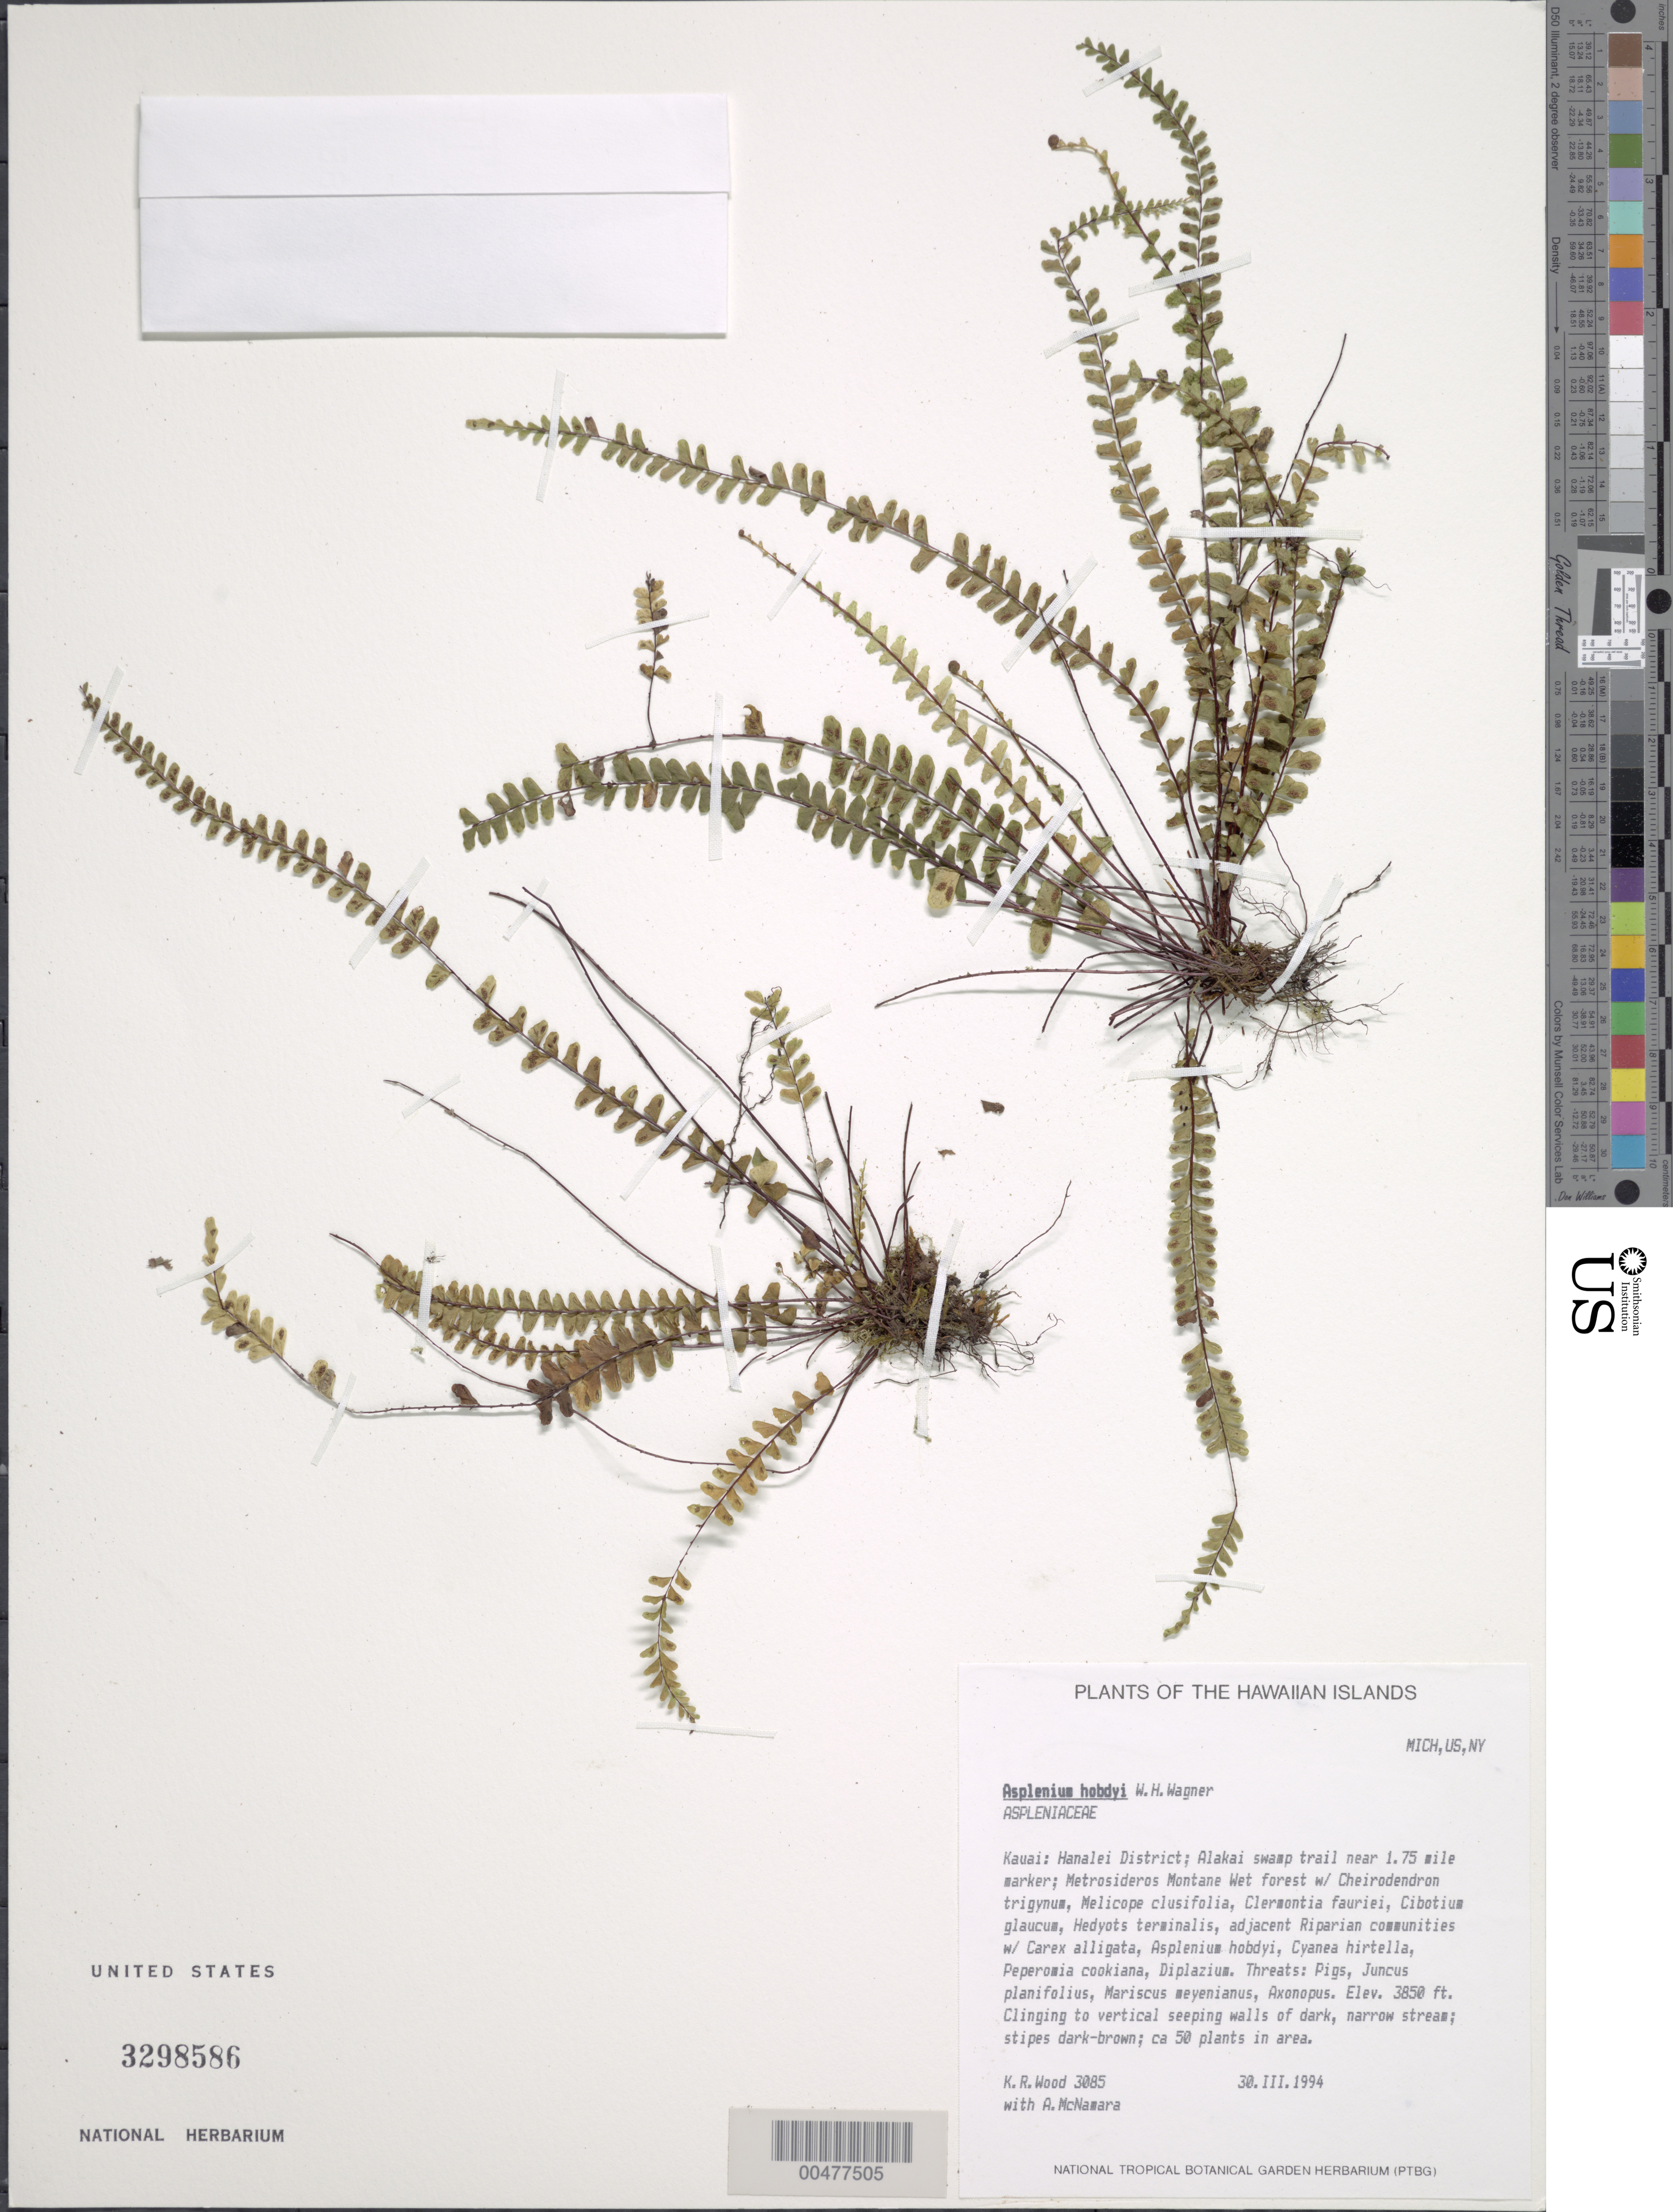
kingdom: Plantae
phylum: Tracheophyta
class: Polypodiopsida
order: Polypodiales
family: Aspleniaceae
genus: Asplenium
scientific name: Asplenium hobdyi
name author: W.H. Wagner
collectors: K. R. Wood & A. McNamara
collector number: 3085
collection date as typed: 30 Mar 1994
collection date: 1994-03-30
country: United States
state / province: Hawaii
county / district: Kauai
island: Kaua'i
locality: Hanalei Dist., Alakai Swamp trail near 1.75 mi marker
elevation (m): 1173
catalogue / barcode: US 3298586